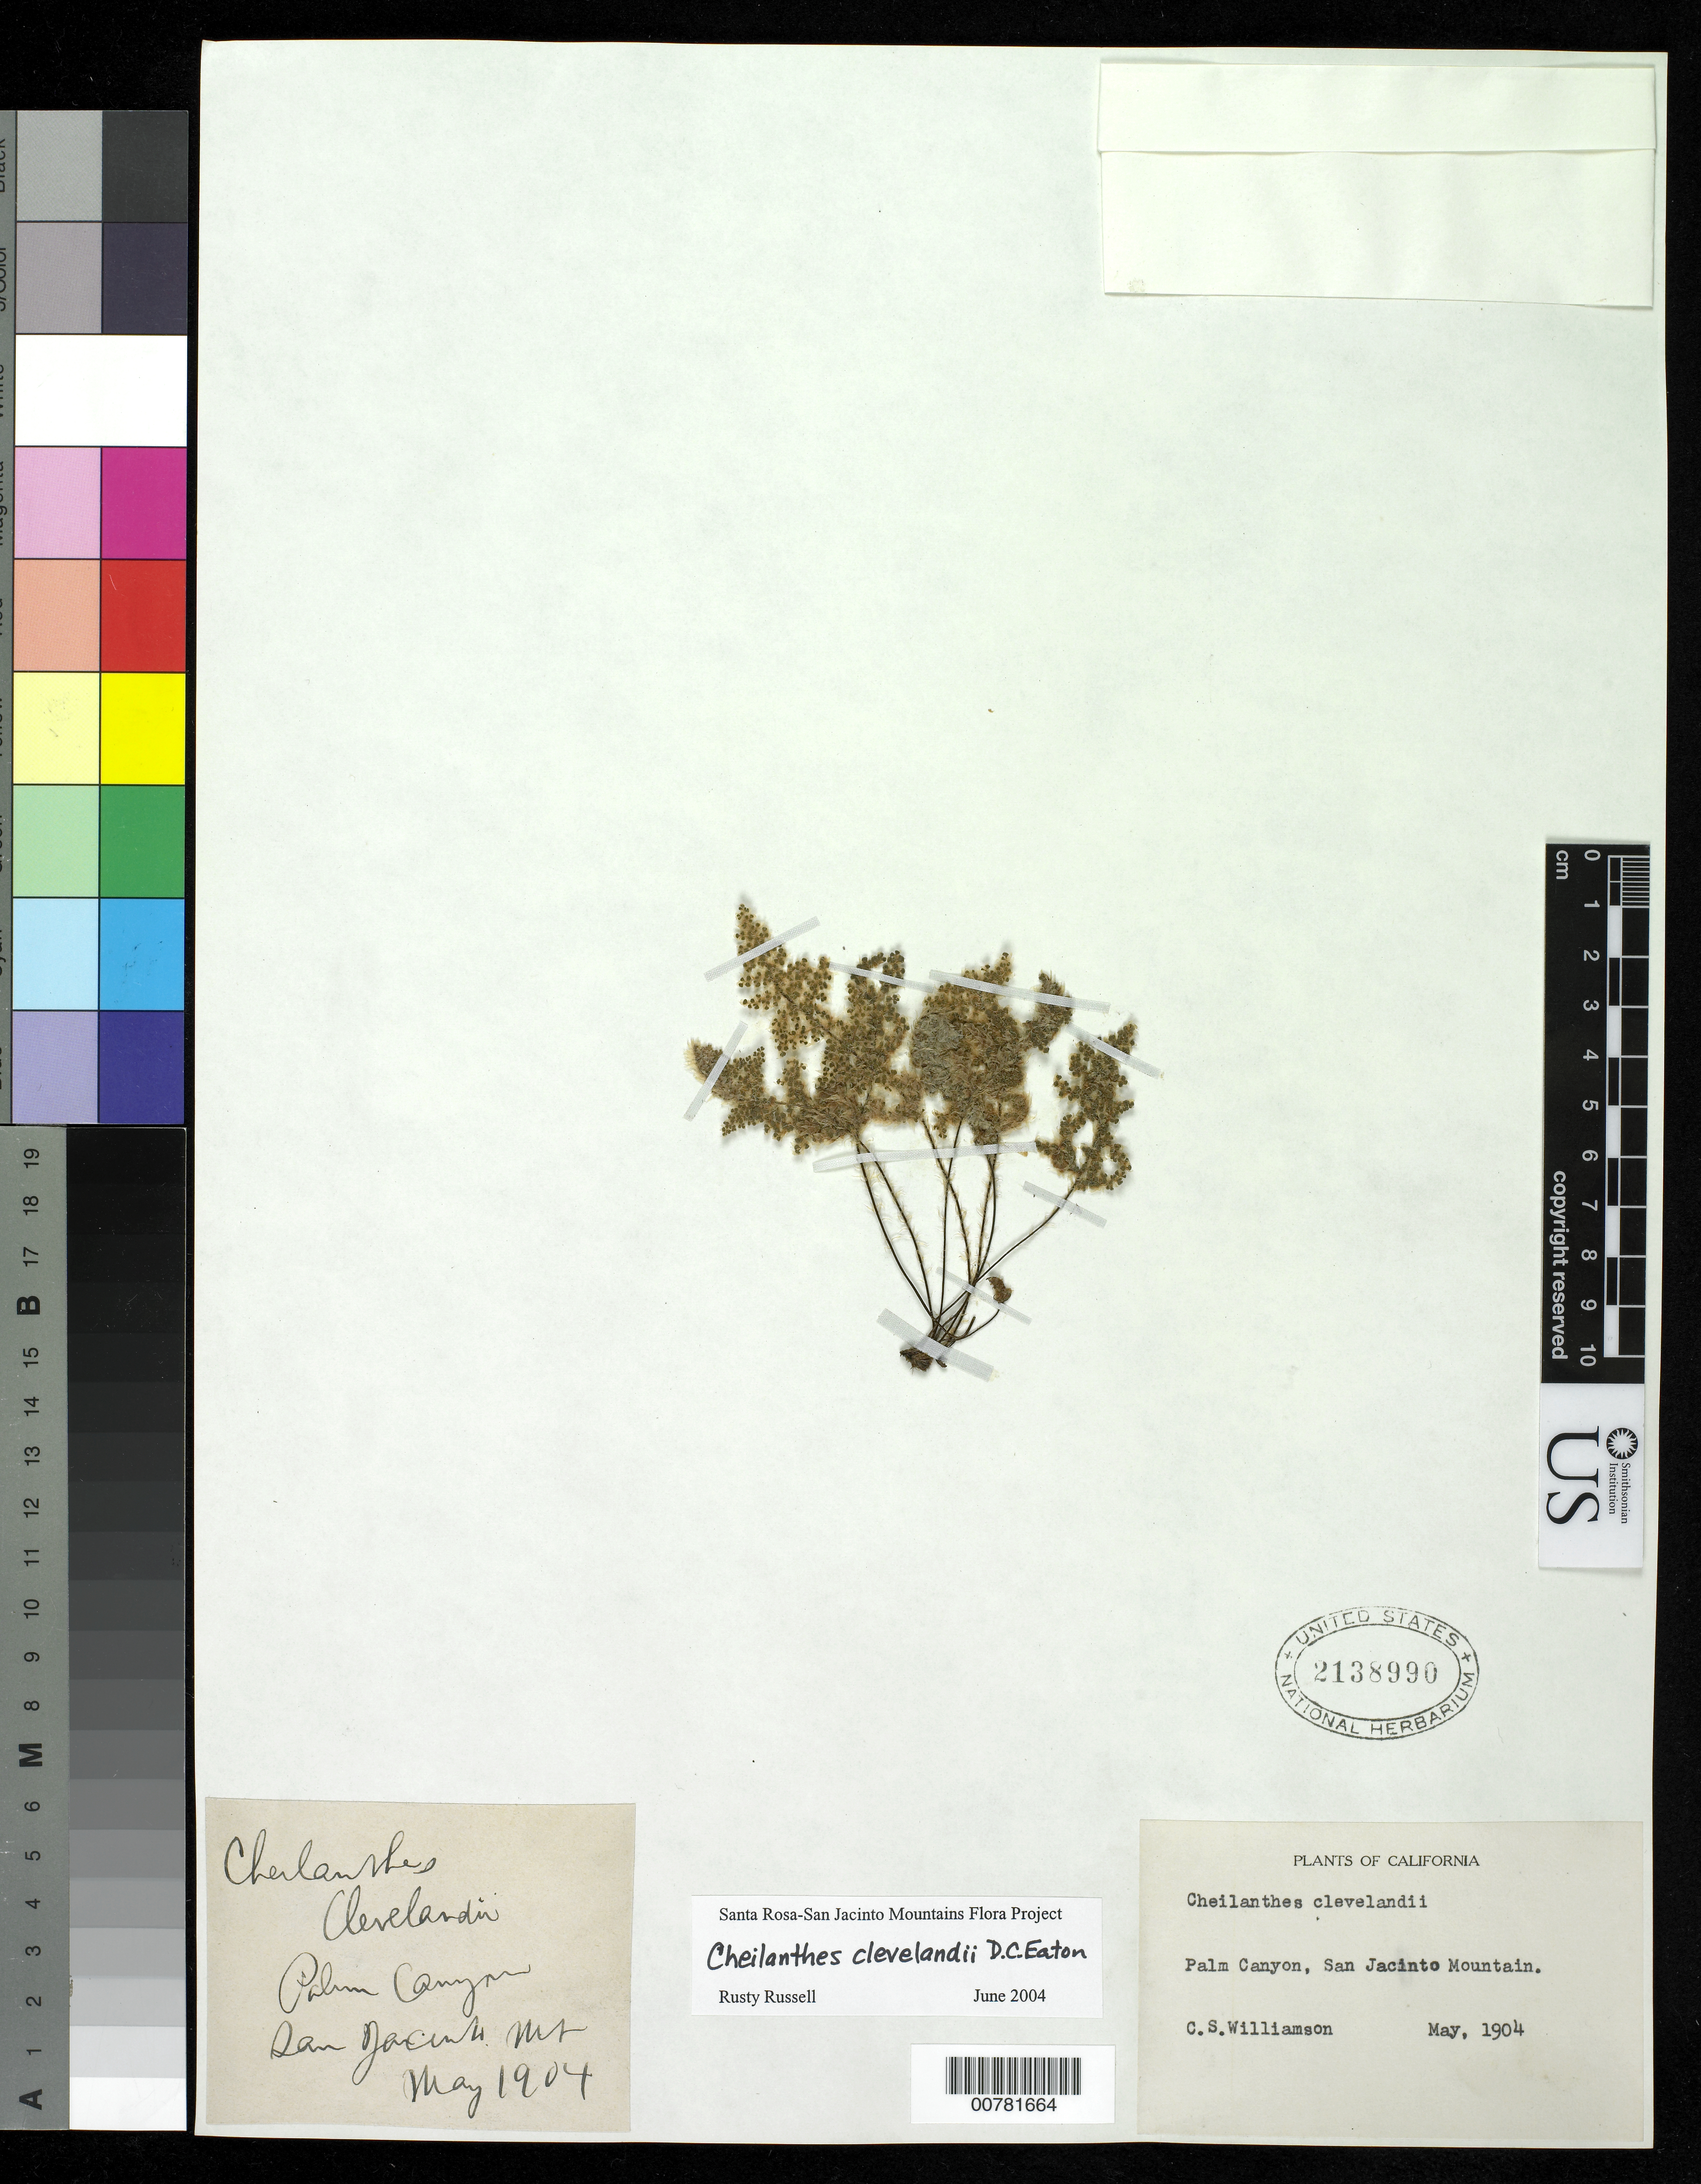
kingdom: Plantae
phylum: Tracheophyta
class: Polypodiopsida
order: Polypodiales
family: Pteridaceae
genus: Myriopteris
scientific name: Myriopteris clevelandii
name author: (D.C. Eaton) Grusz & Windham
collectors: C. Williamson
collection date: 1904-05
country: United States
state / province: California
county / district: Riverside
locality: Palm Canyon, San Jacinto Mountain.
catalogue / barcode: US 2138990